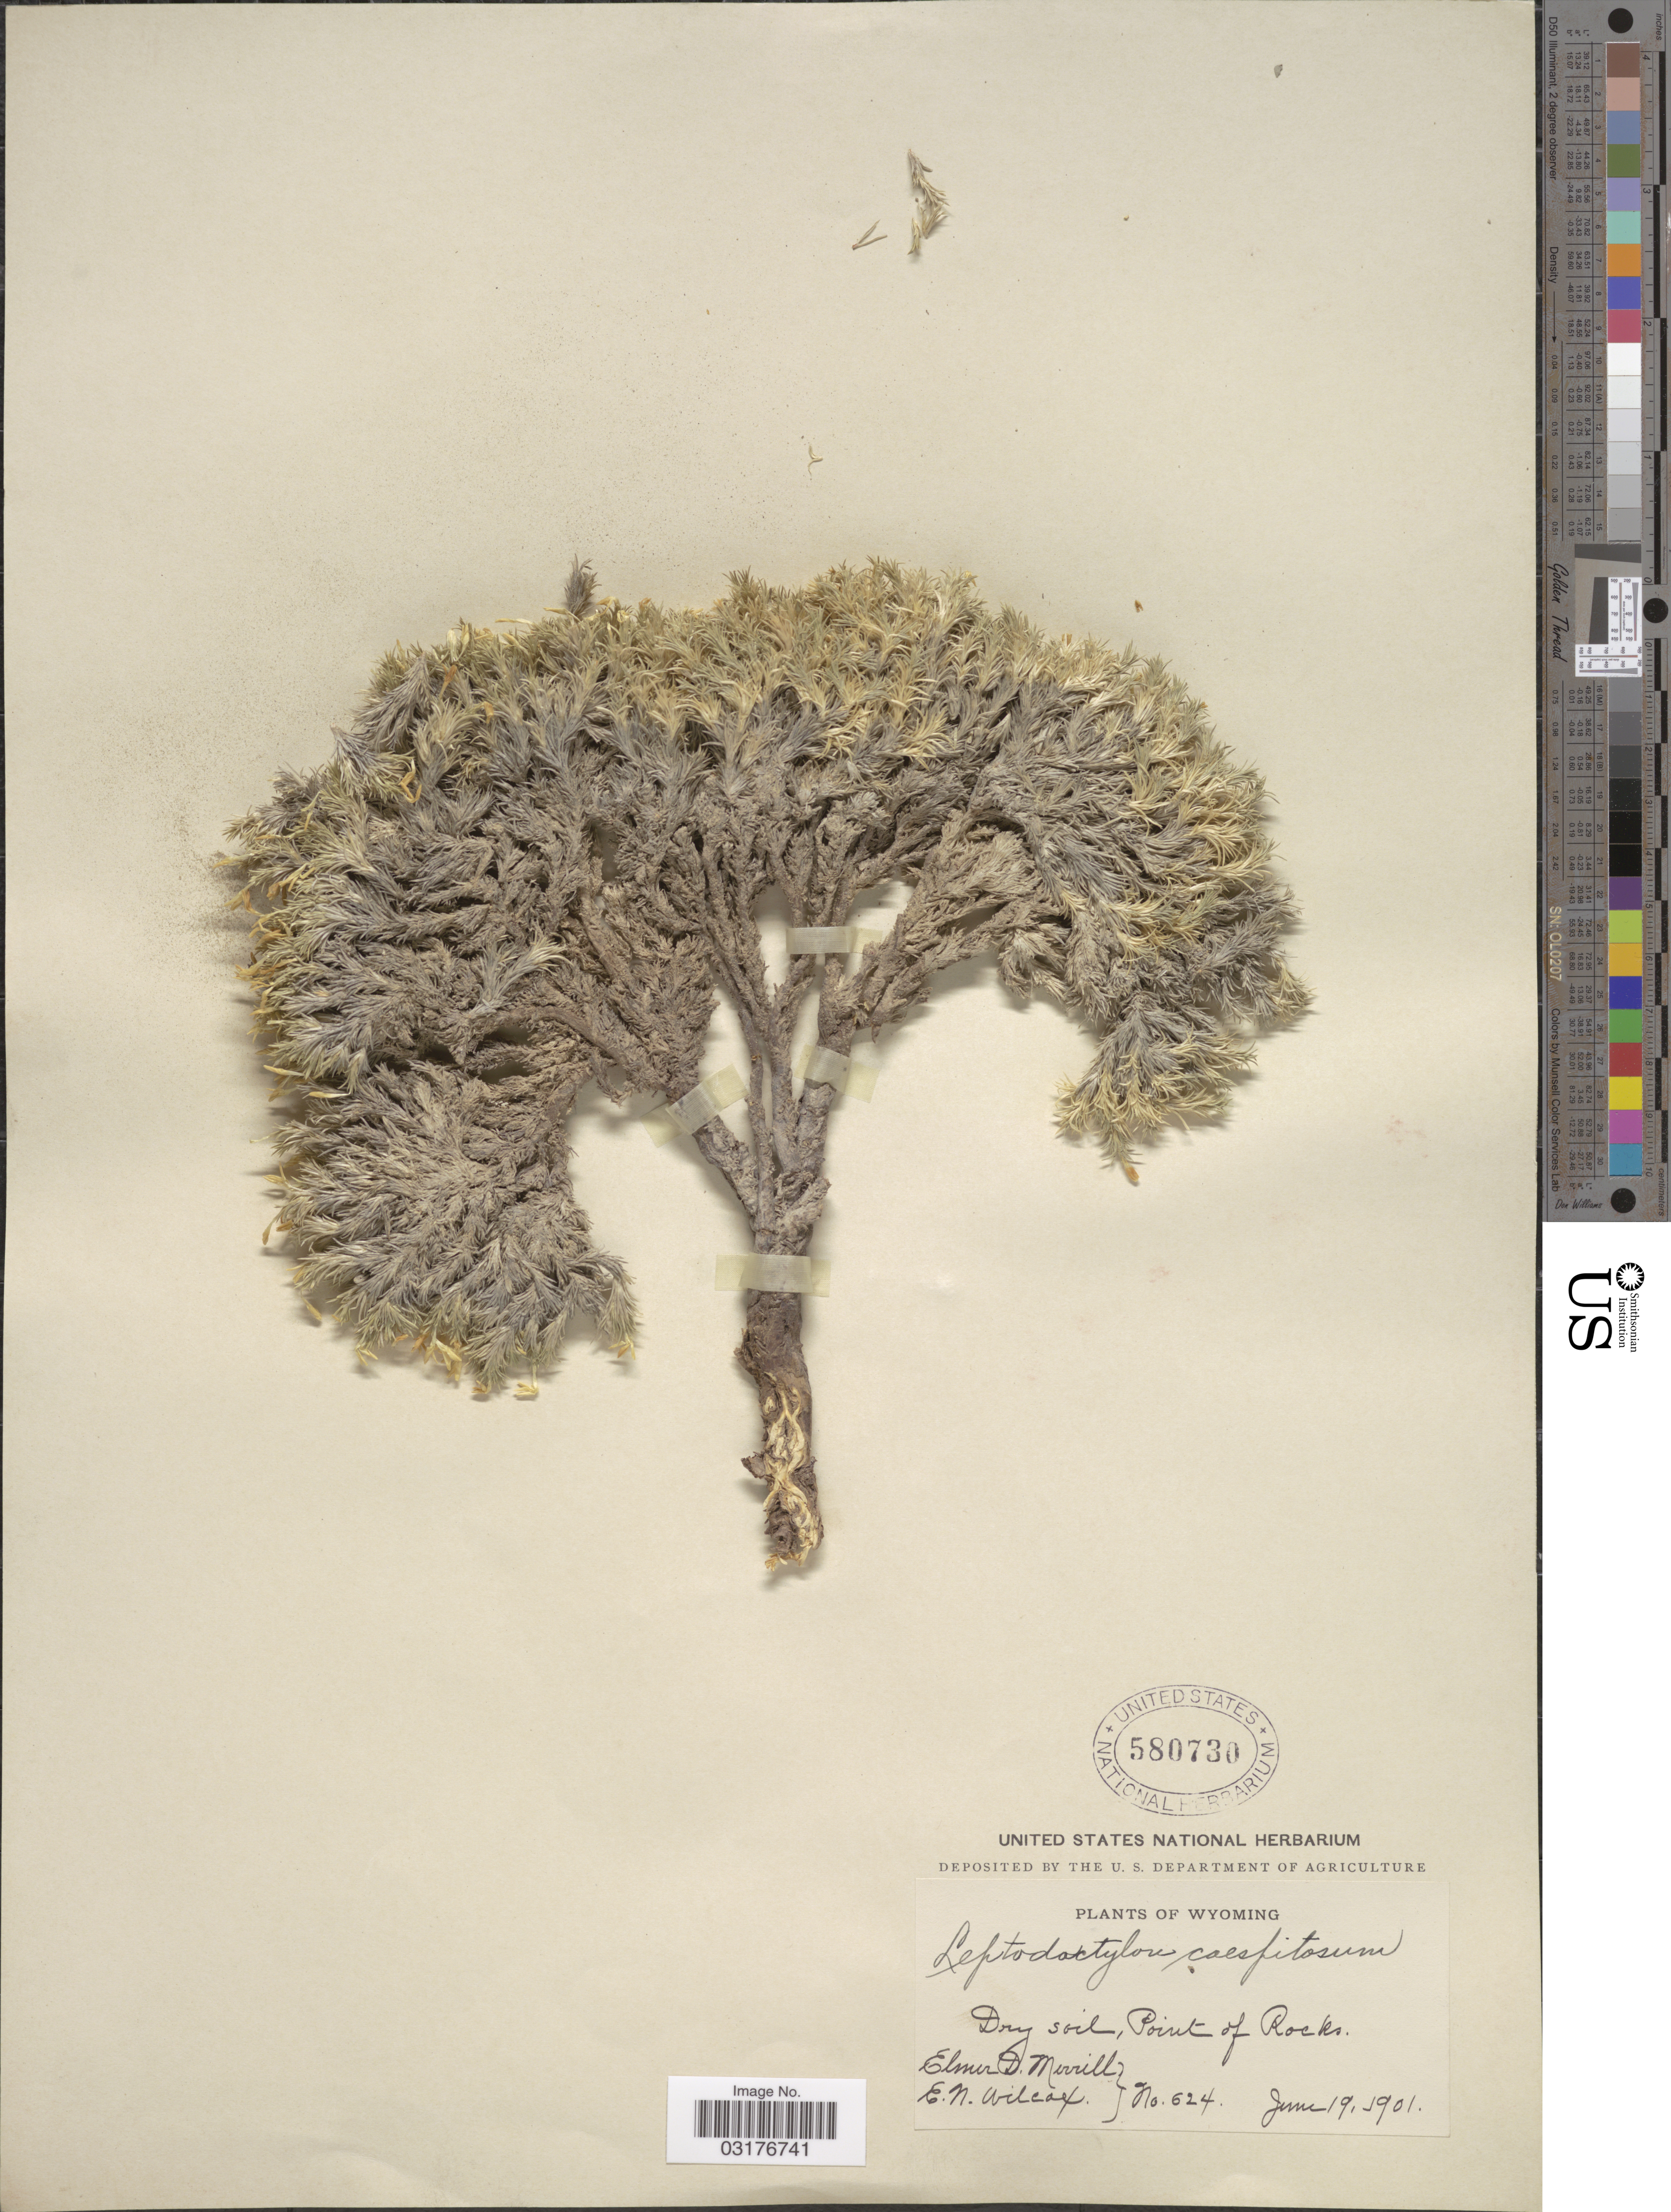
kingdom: Plantae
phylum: Tracheophyta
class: Magnoliopsida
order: Ericales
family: Polemoniaceae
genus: Linanthus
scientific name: Linanthus caespitosus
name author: (Nutt.) J.M. Porter & L.A. Johnson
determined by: Strong, Mark T., (BOT), Smithsonian Institution - National Museum of Natural History (UNITED STATES)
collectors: E. D. Merrill & E. Wilcox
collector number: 624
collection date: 1901-06-19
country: United States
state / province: Wyoming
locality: Point of Rocks.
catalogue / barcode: US 580730